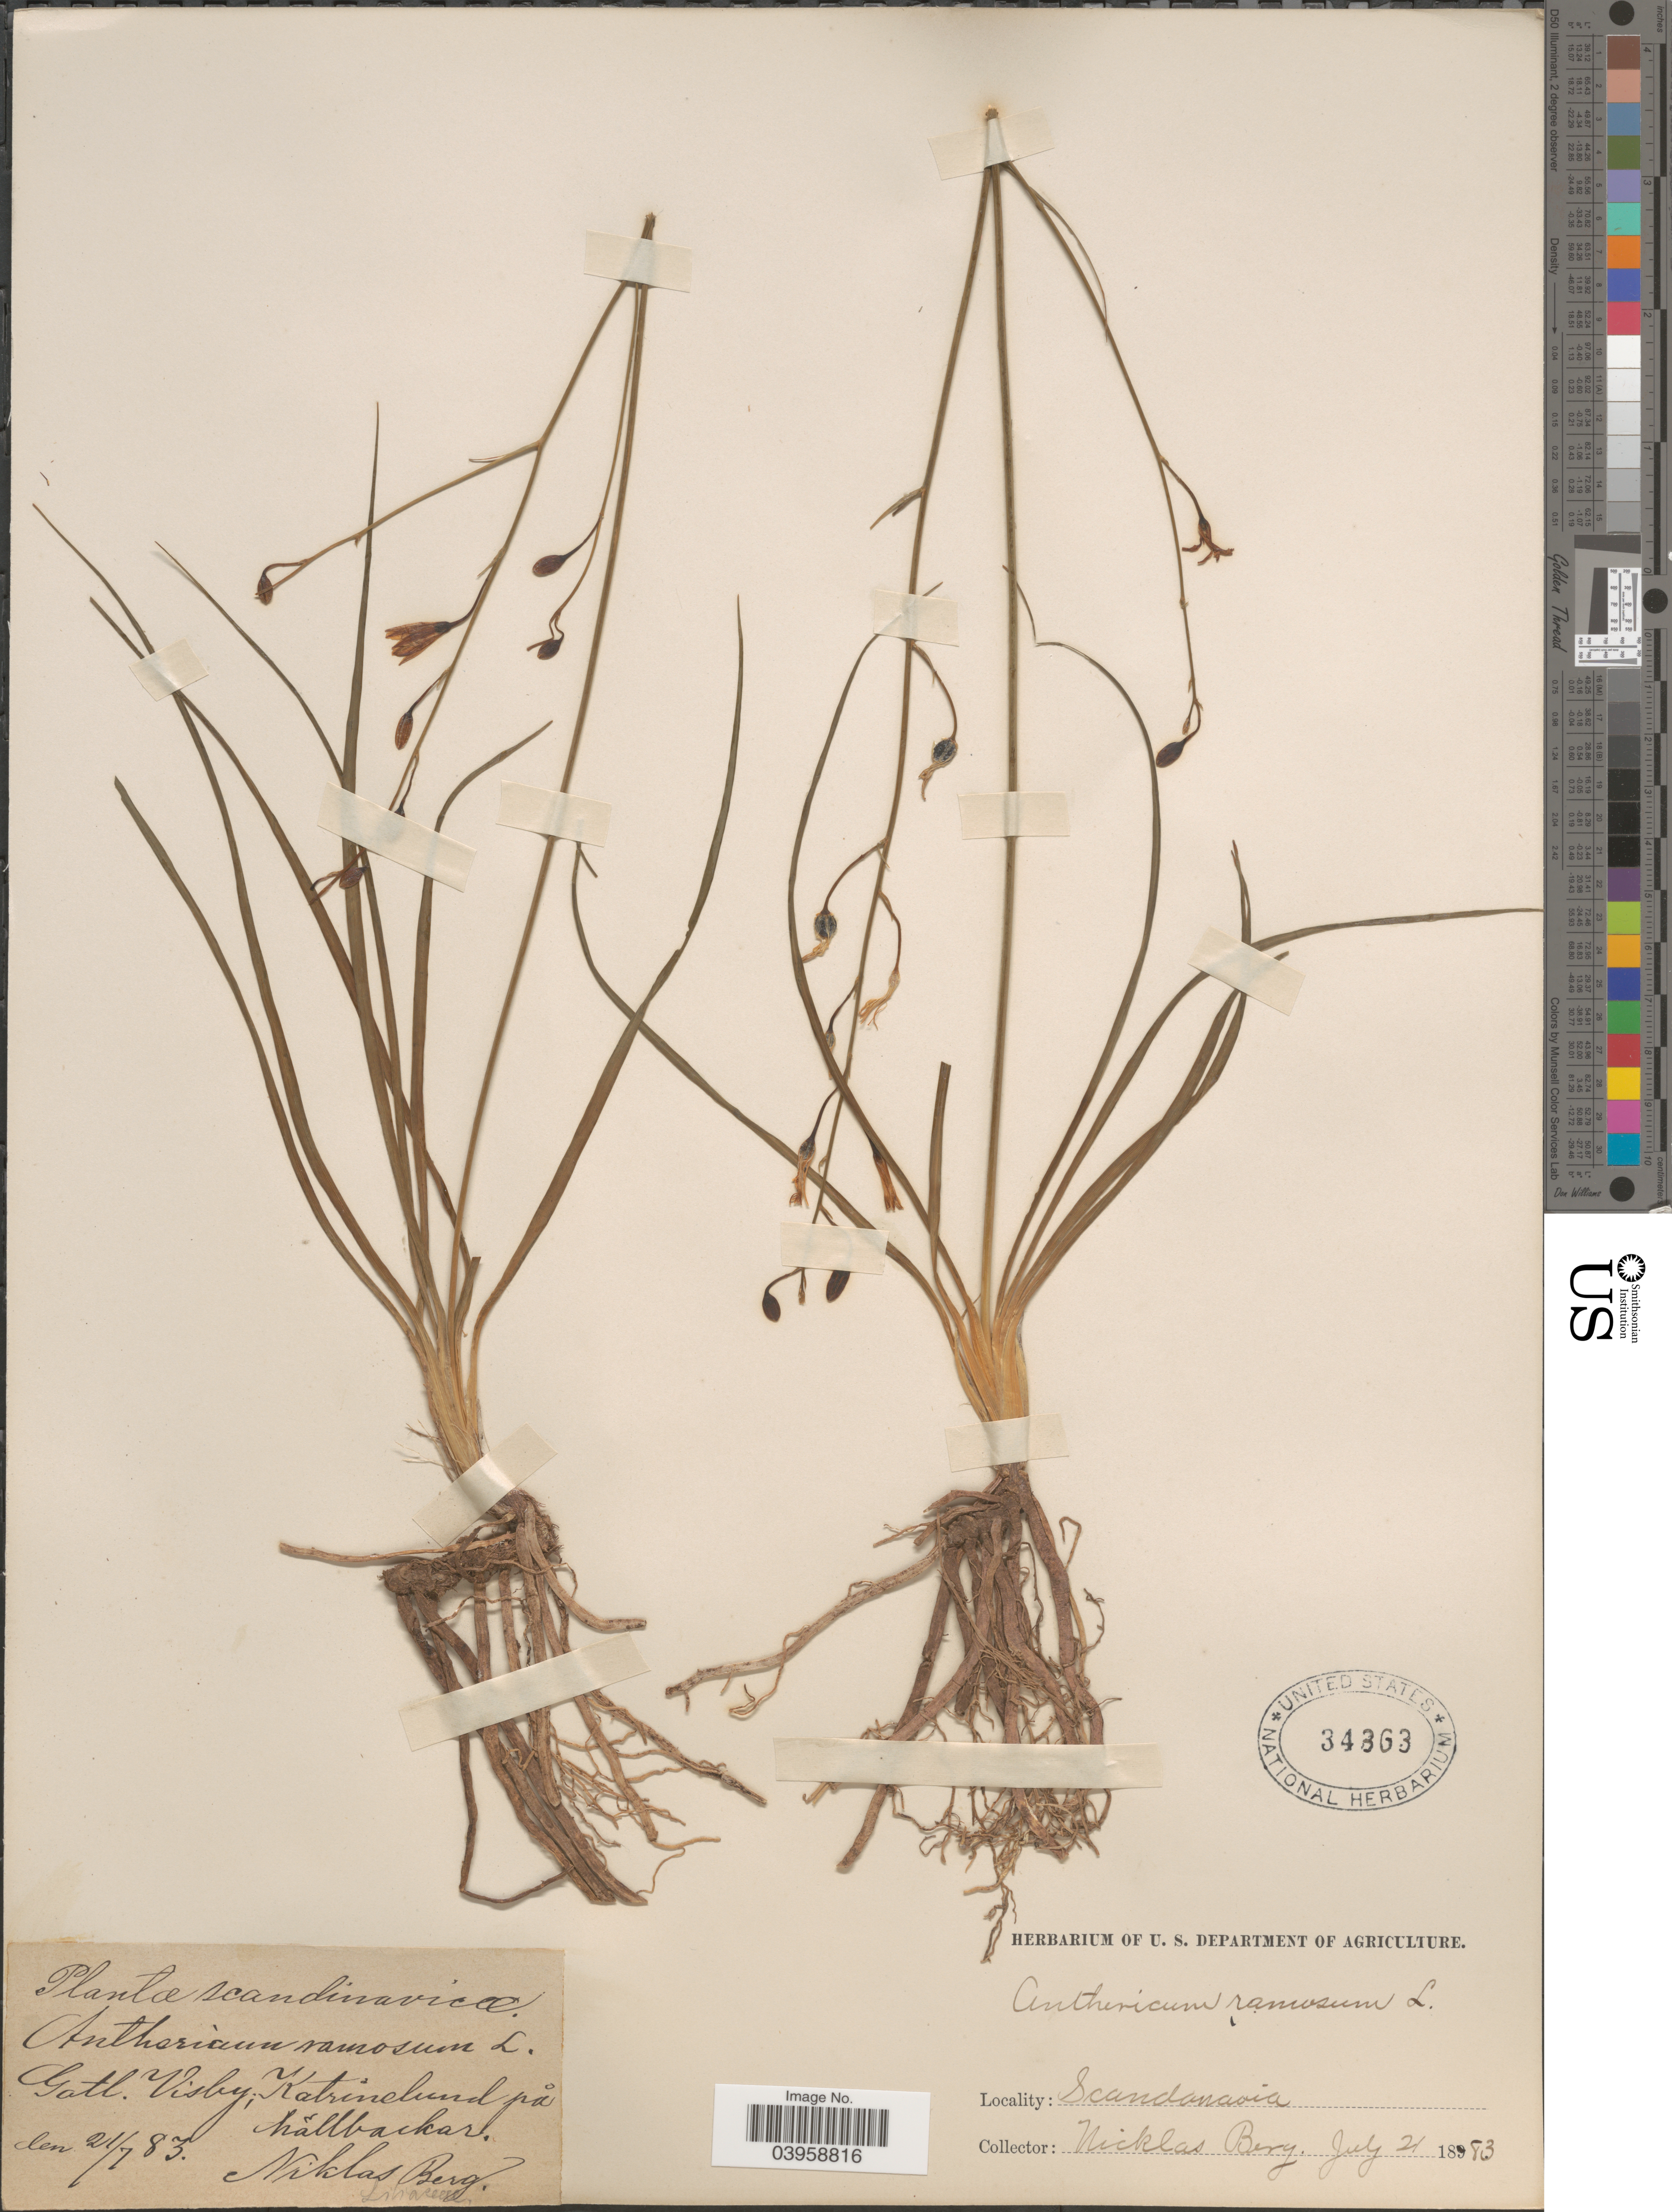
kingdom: Plantae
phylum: Tracheophyta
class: Liliopsida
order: Asparagales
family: Asparagaceae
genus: Anthericum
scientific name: Anthericum ramosum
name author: L.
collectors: N. Berg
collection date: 1883-07-21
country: Sweden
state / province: Gotland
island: Gotland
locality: Scandinavica. Gotl. Visby; Katrinelund pa Hallbackar. Scandanavia.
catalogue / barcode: US 34363